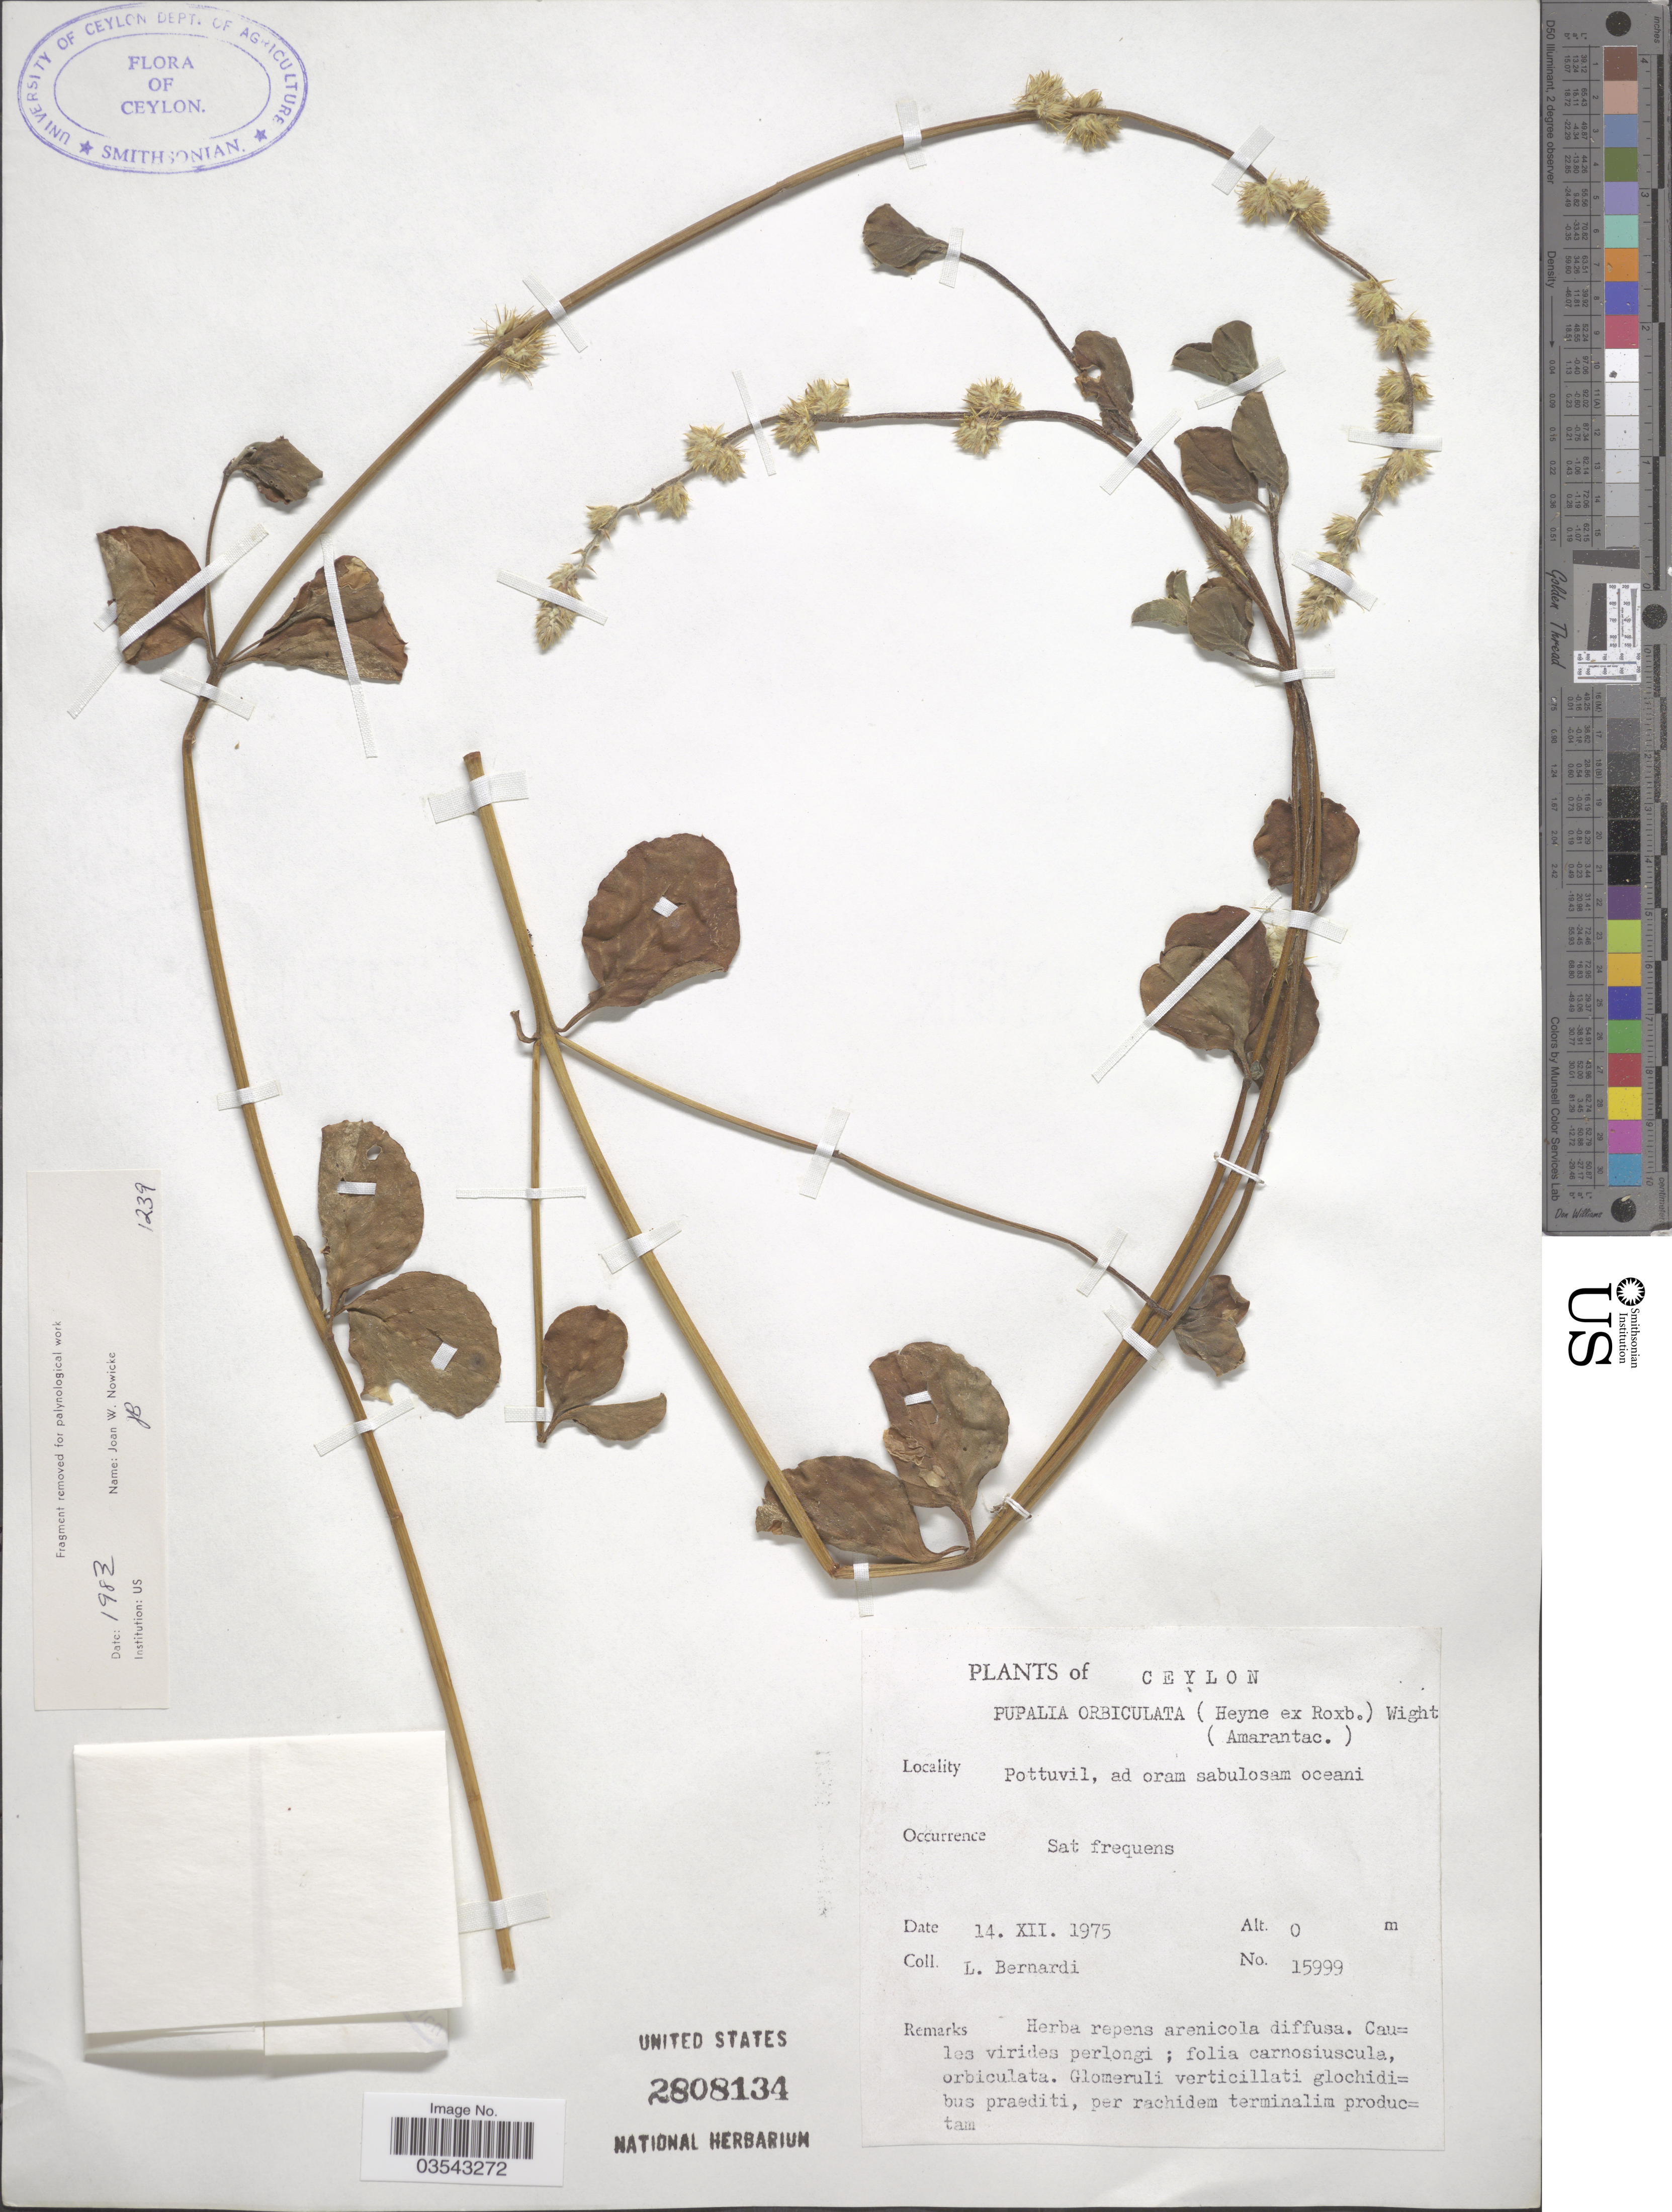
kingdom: Plantae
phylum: Tracheophyta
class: Magnoliopsida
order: Caryophyllales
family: Amaranthaceae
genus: Pupalia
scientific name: Pupalia orbiculata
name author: Wight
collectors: L. Bernardi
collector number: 15999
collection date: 1975-12-14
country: Sri Lanka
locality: Ceylon. Pottuvil, ad oram sabulosam oceani.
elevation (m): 0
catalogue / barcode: US 2808134